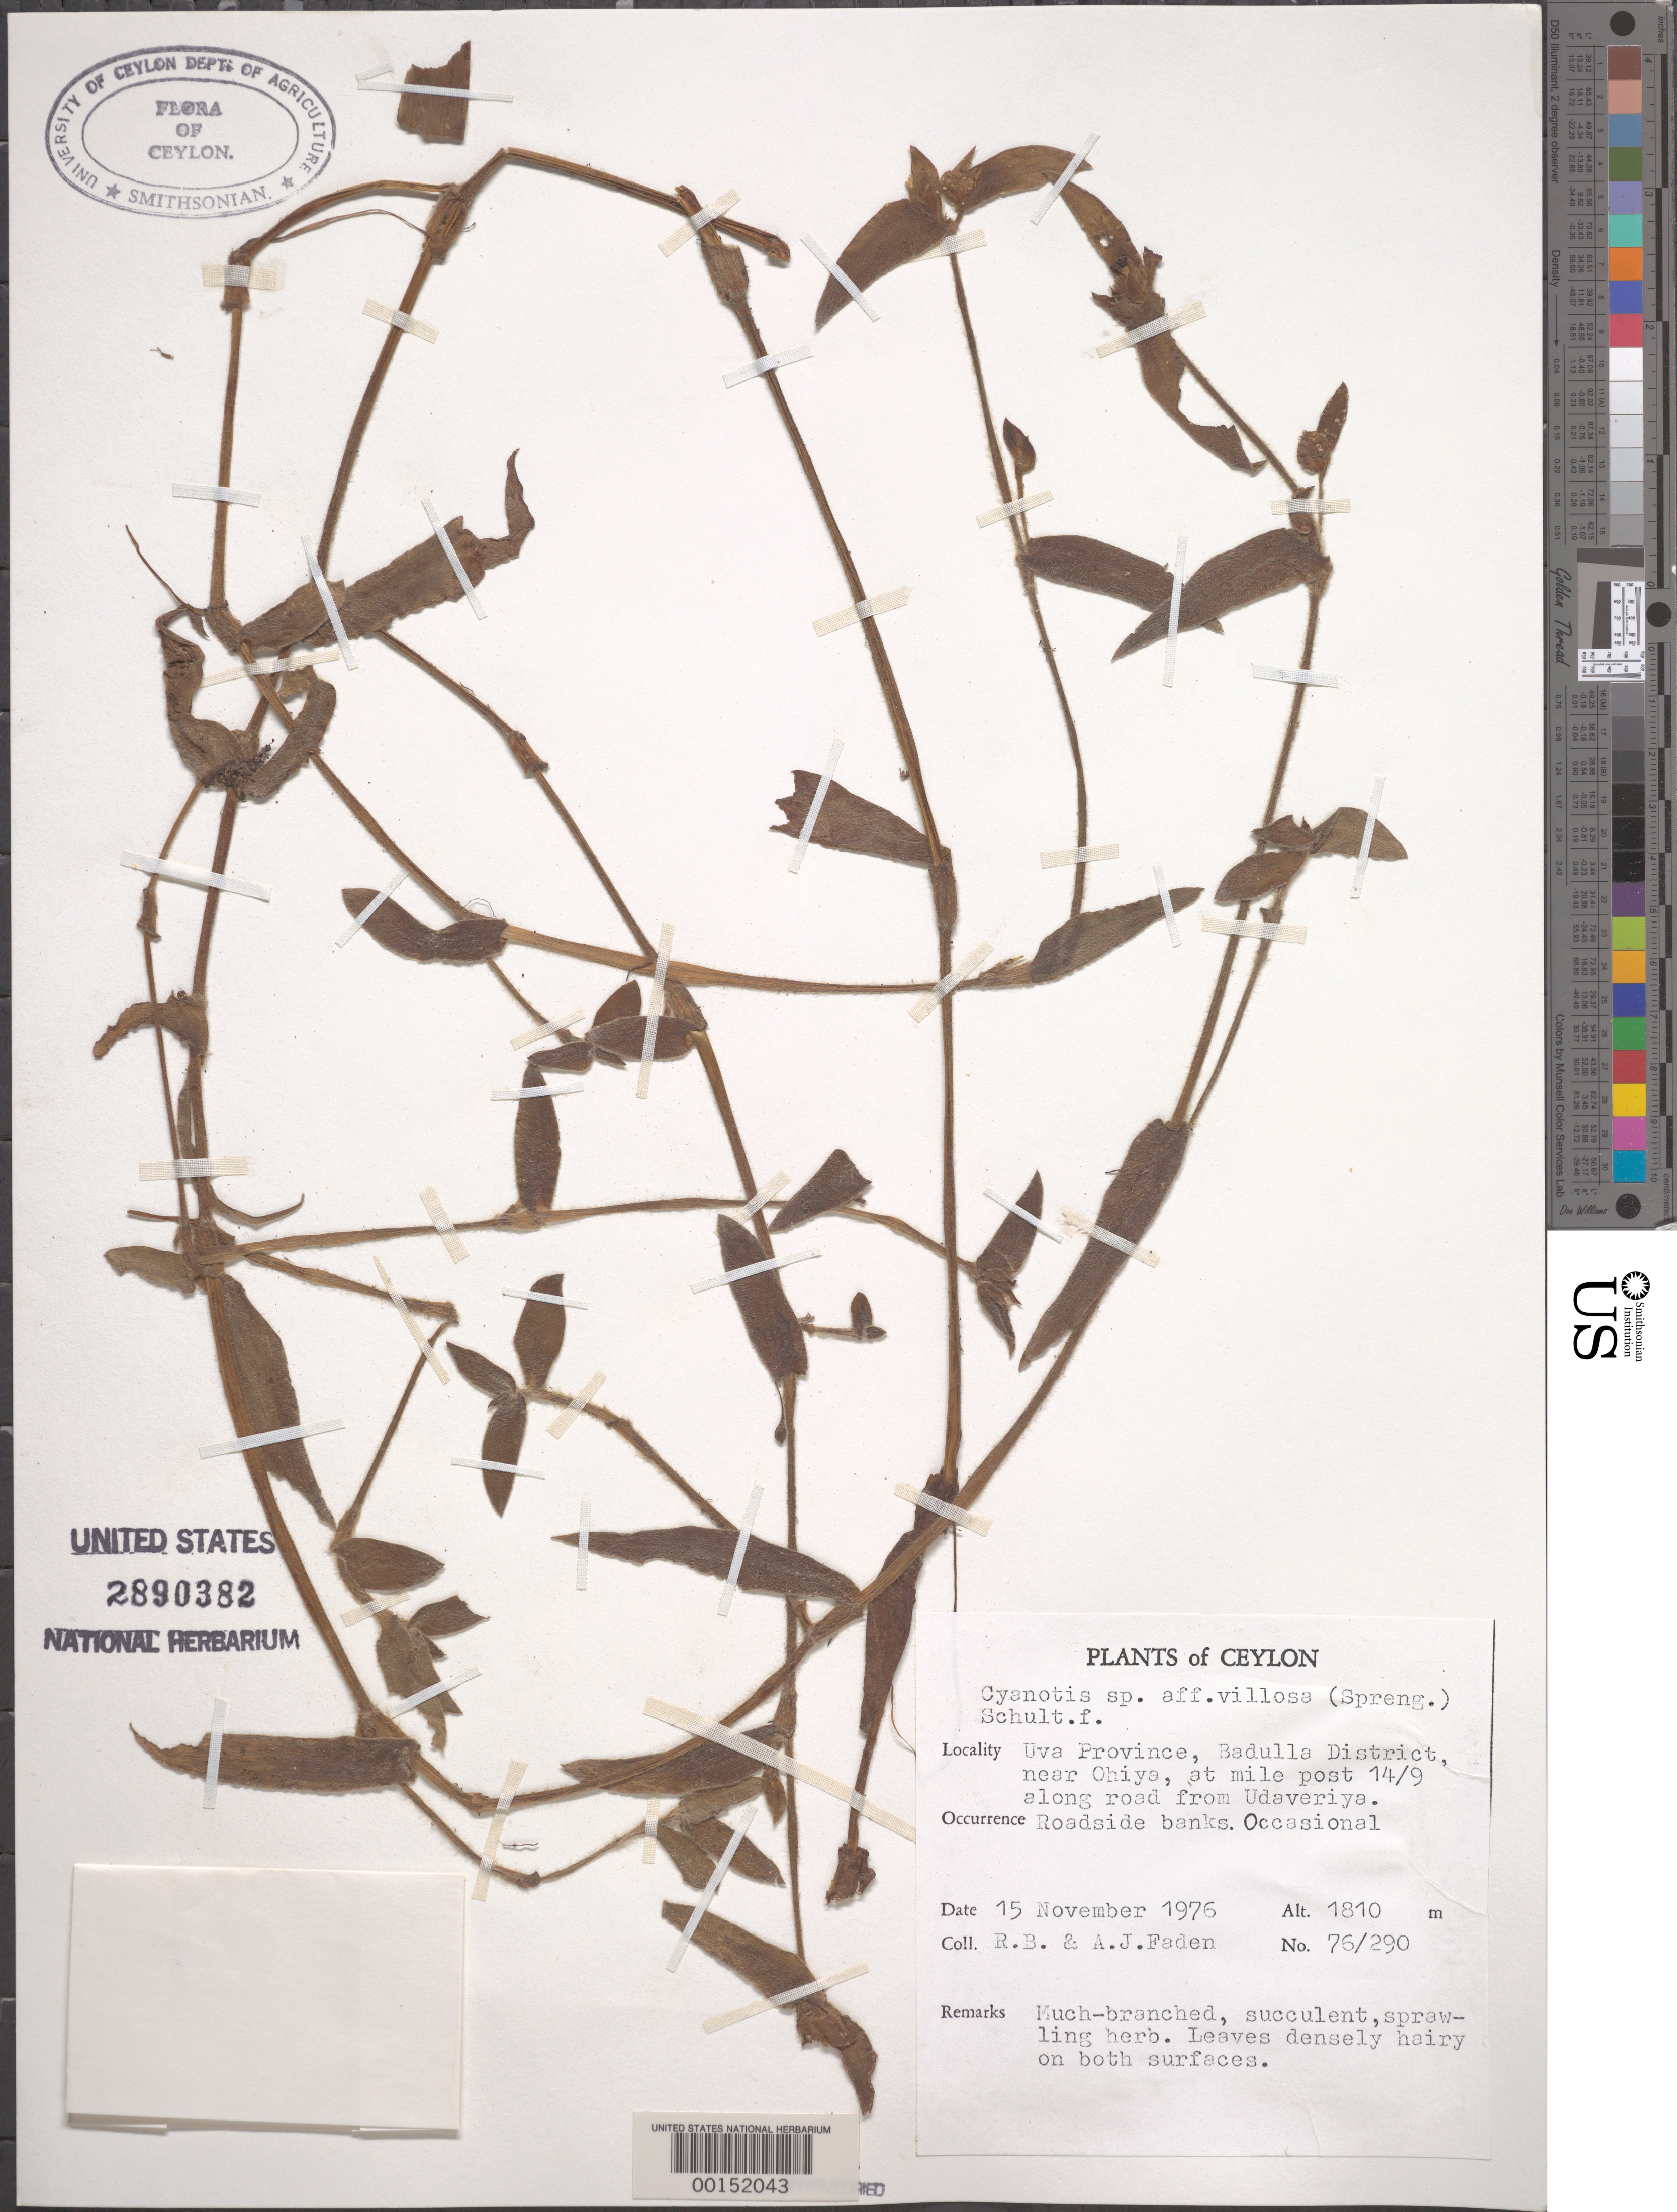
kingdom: Plantae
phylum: Tracheophyta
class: Liliopsida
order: Commelinales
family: Commelinaceae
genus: Cyanotis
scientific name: Cyanotis villosa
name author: (Spreng.) Schult. & Schult. f.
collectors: R. B. Faden & A. J. Faden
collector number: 76/290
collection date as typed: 15 Nov 1976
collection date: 1976-11-15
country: Sri Lanka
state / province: Uva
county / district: Badulla Dist.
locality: Near ohiya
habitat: Roadside banks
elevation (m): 1810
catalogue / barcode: US 2890382